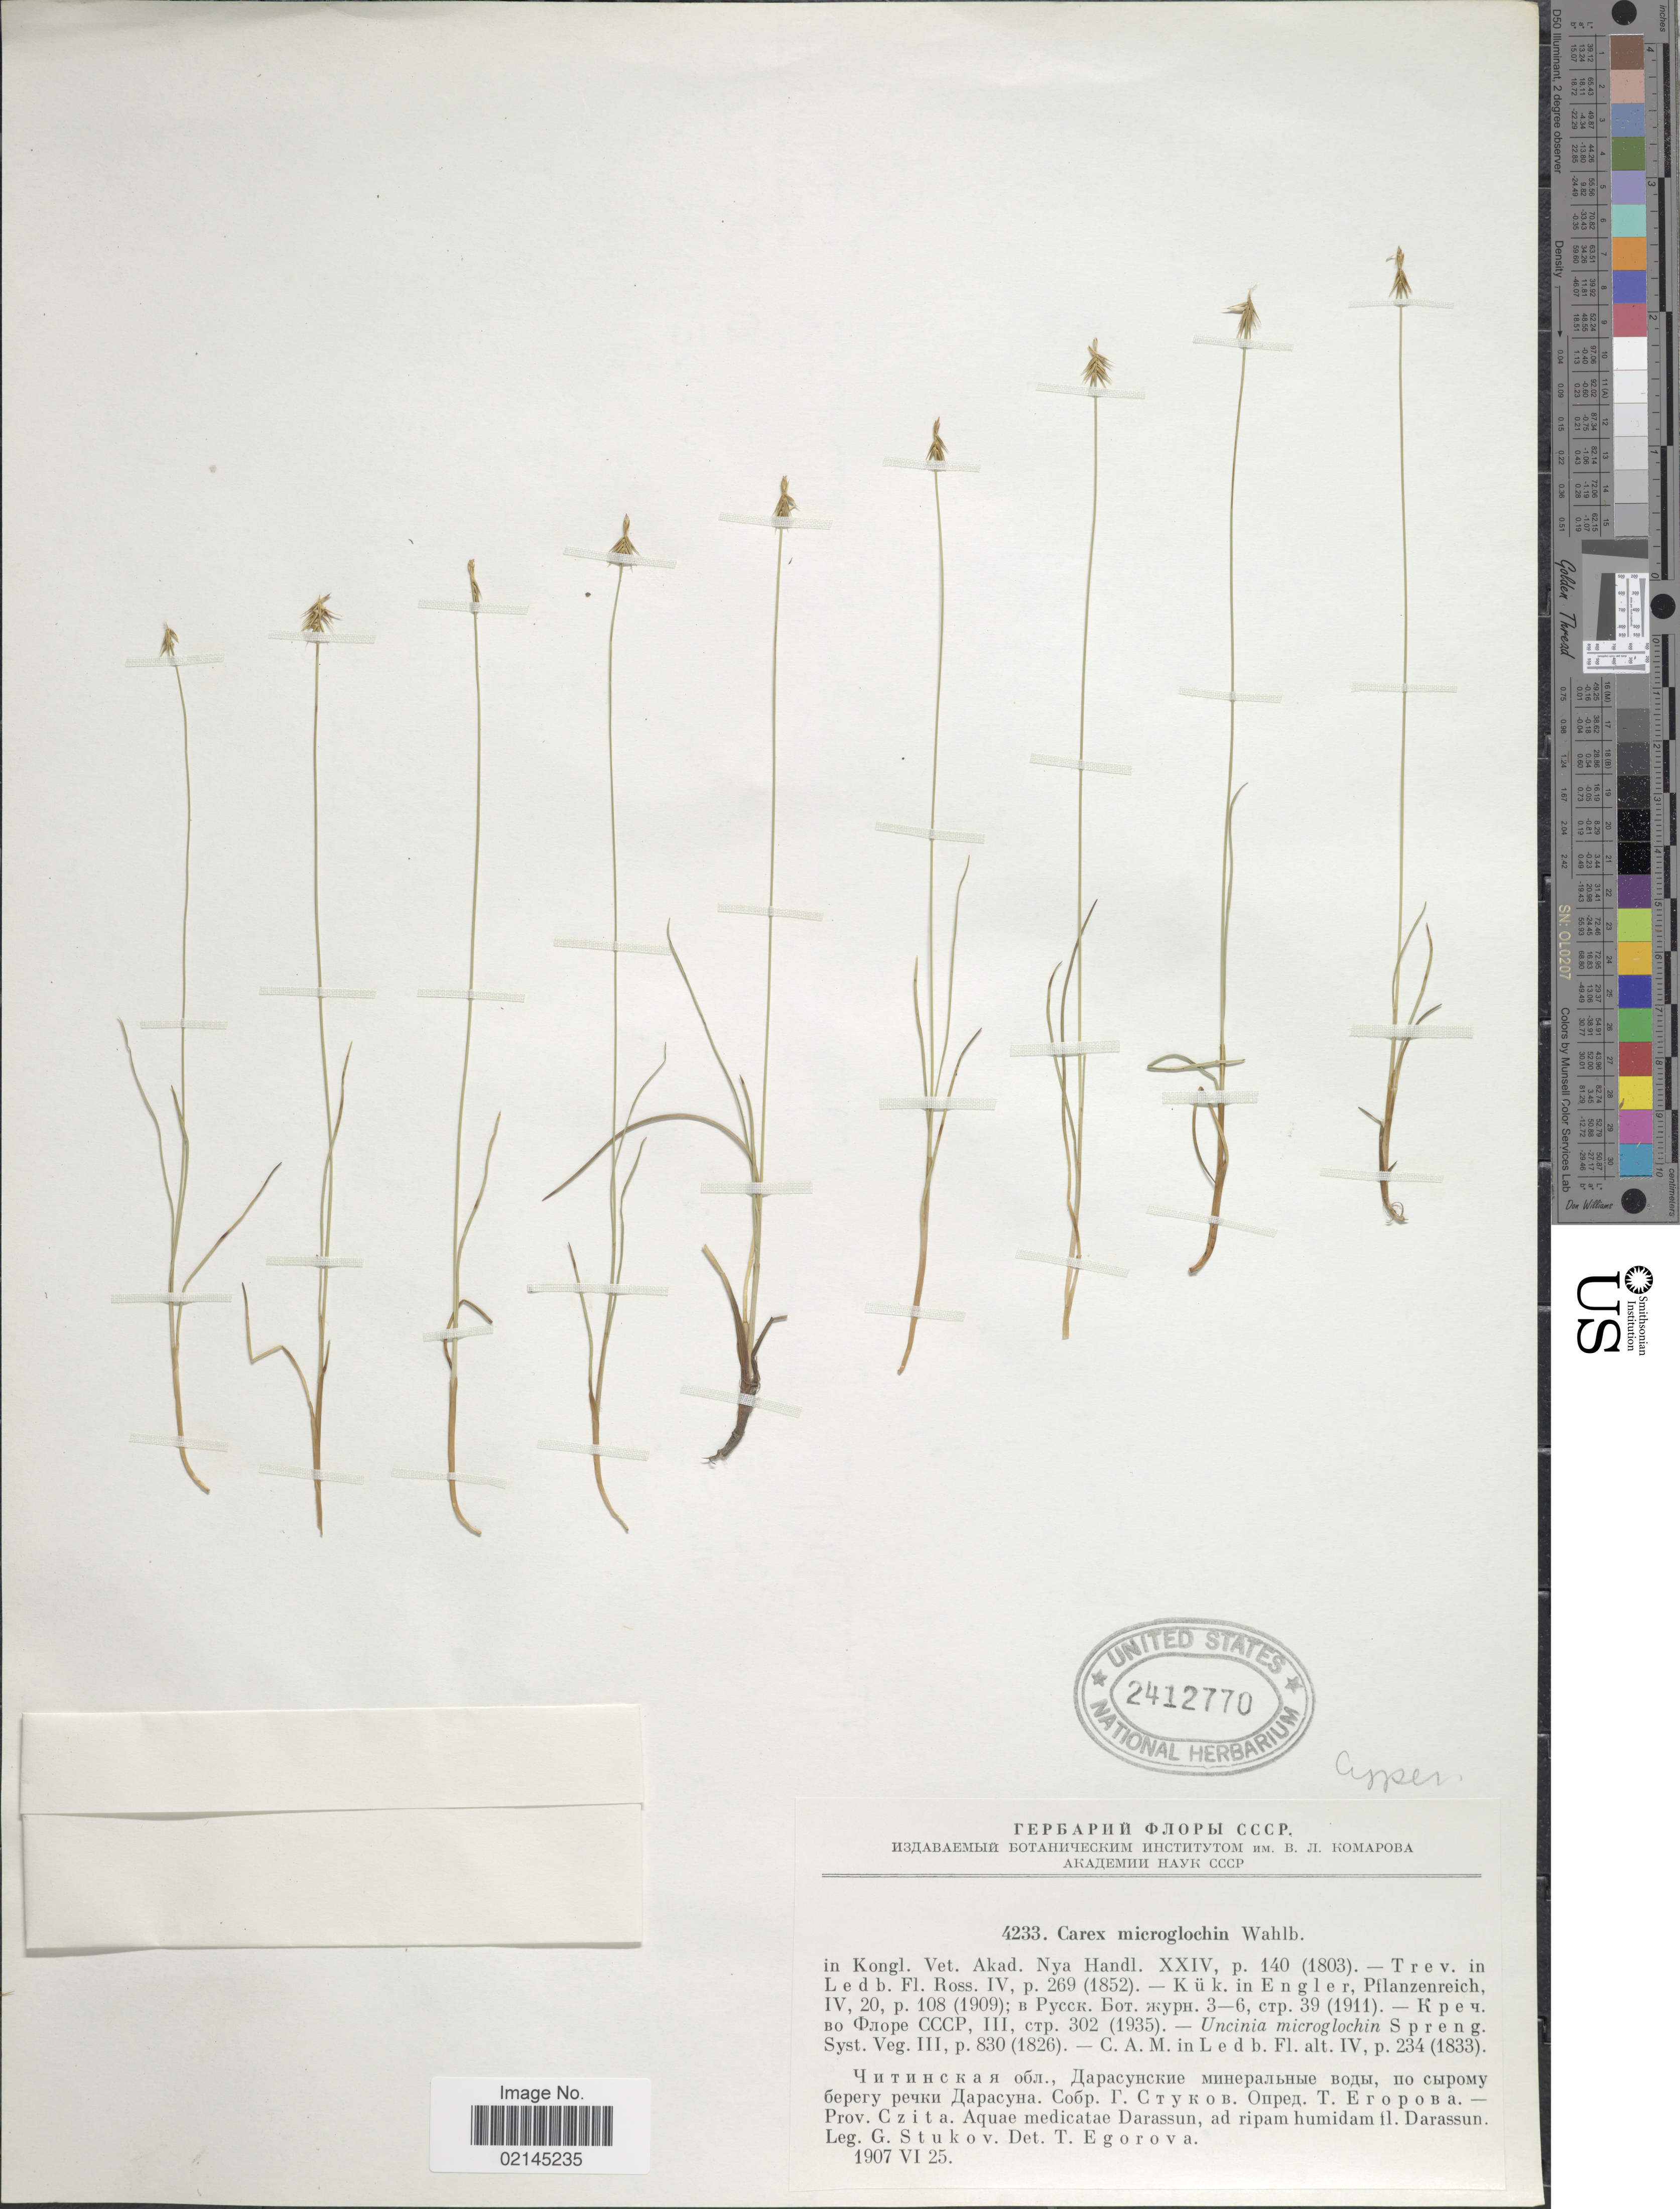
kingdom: Plantae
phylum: Tracheophyta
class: Liliopsida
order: Poales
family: Cyperaceae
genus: Carex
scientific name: Carex microglochin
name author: Wahlenb.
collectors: G. Stukov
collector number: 4233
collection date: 1907-06-25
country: Russian Federation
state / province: Zabaykalsky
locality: X - Prov. Czita. Aquae medicatae Darassun, ad ripam humidan fl. Darassun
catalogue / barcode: US 2412770